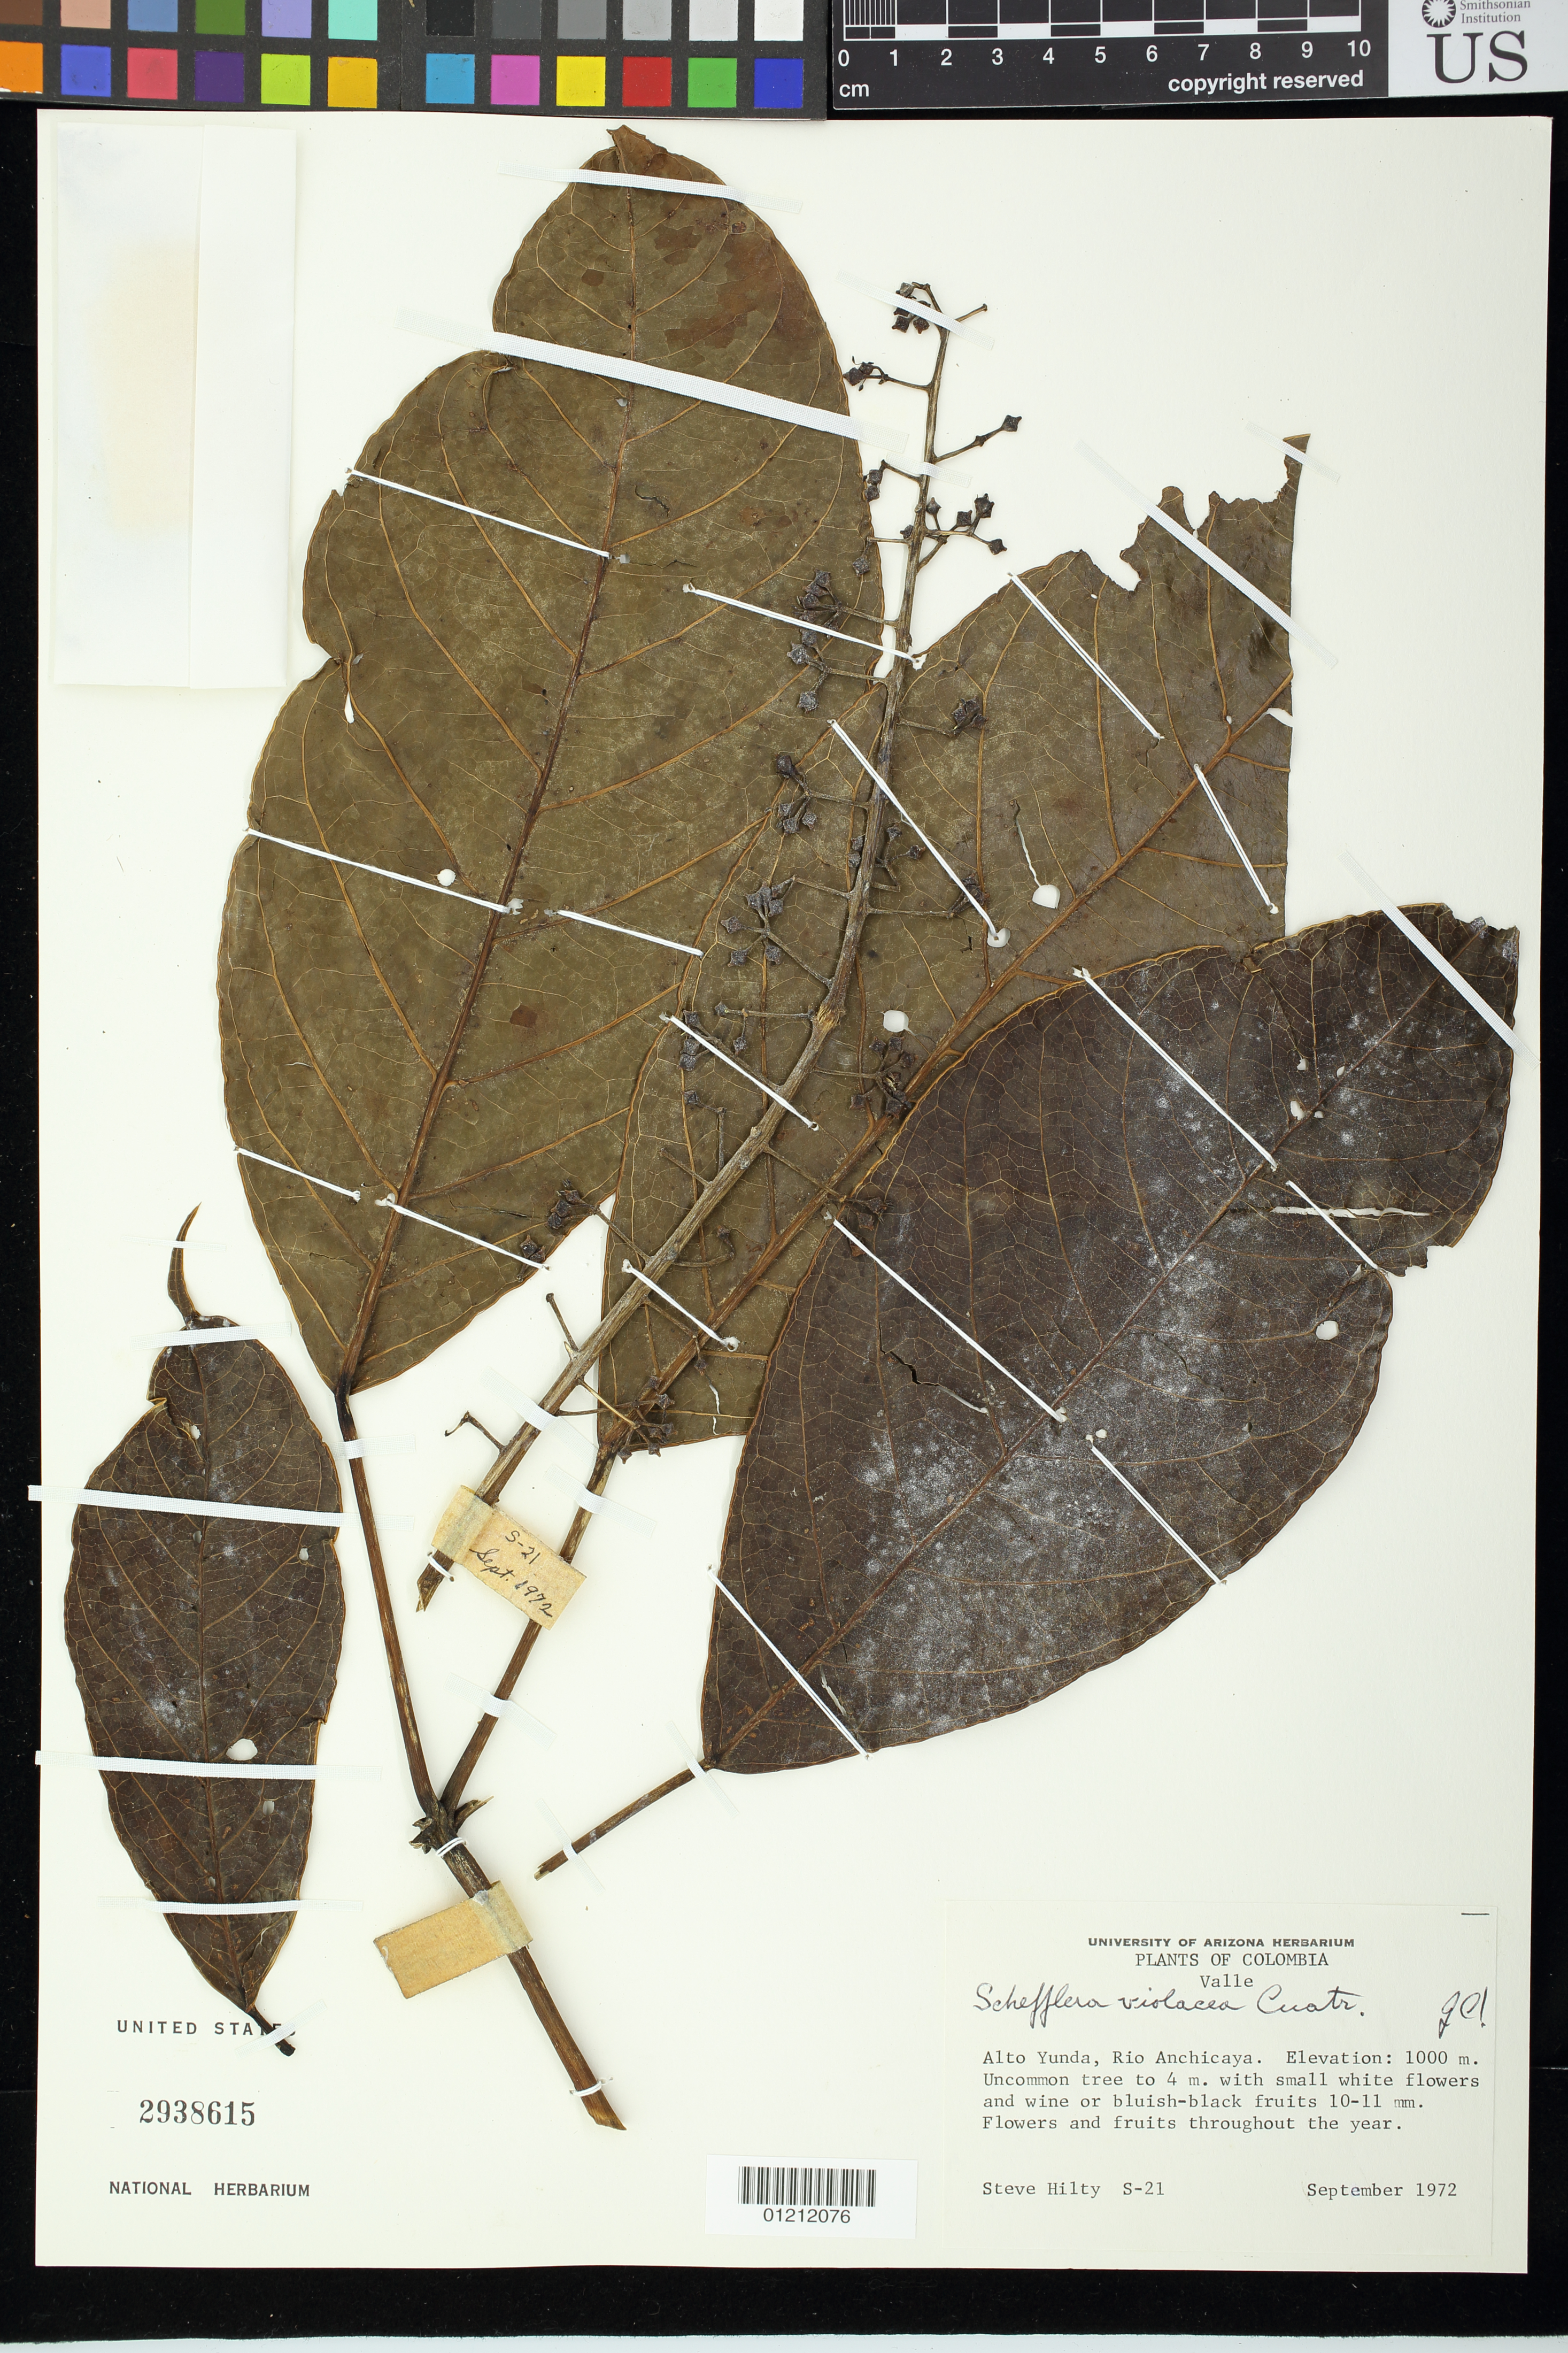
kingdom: Plantae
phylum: Tracheophyta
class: Magnoliopsida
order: Apiales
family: Araliaceae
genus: Schefflera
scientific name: Schefflera violacea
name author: Cuatrec.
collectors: S. Hilty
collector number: S-21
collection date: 1972-09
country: Colombia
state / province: Valle del Cauca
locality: Valle. Alto Yunda, Rio Anchicaya.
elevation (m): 1000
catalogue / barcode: US 2938615